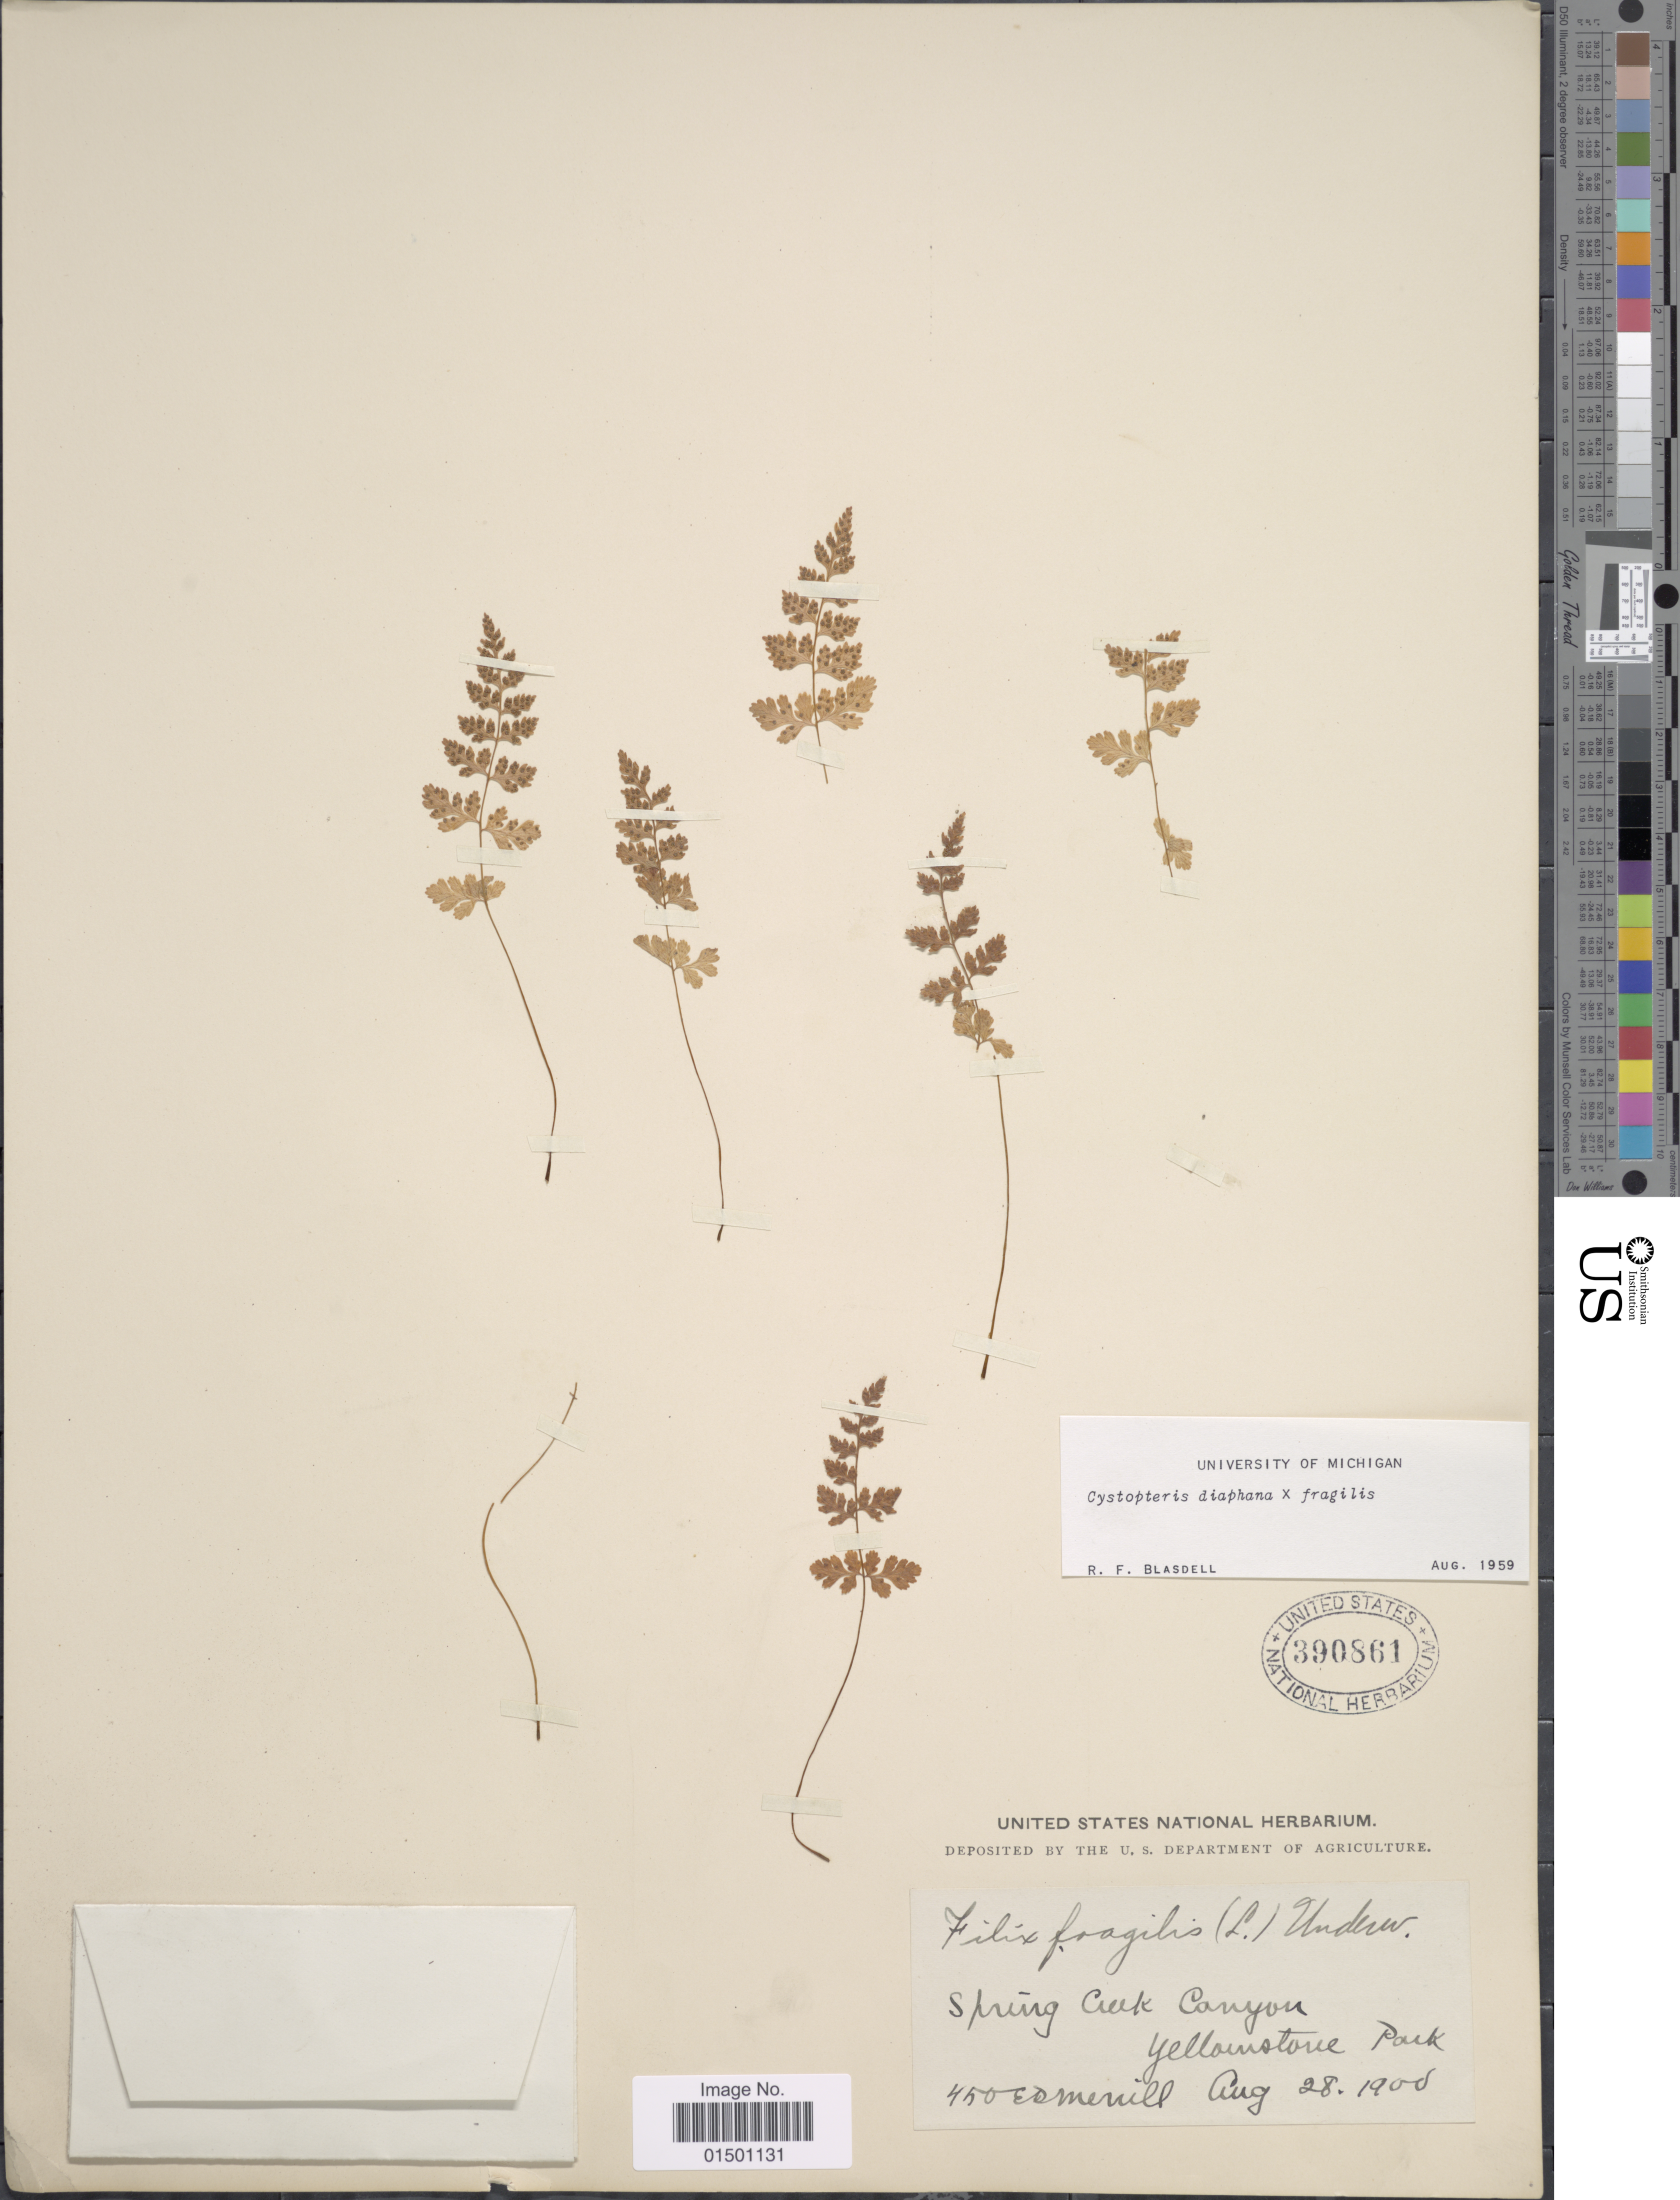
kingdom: Plantae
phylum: Tracheophyta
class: Polypodiopsida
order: Polypodiales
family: Cystopteridaceae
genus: Cystopteris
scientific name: Cystopteris diaphana x C. fragilis (L.) Bernh.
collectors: E. D. Merrill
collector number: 450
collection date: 1900-08-28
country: United States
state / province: Wyoming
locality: Spring Creek Canyon, Yellowstone Park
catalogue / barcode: US 390861